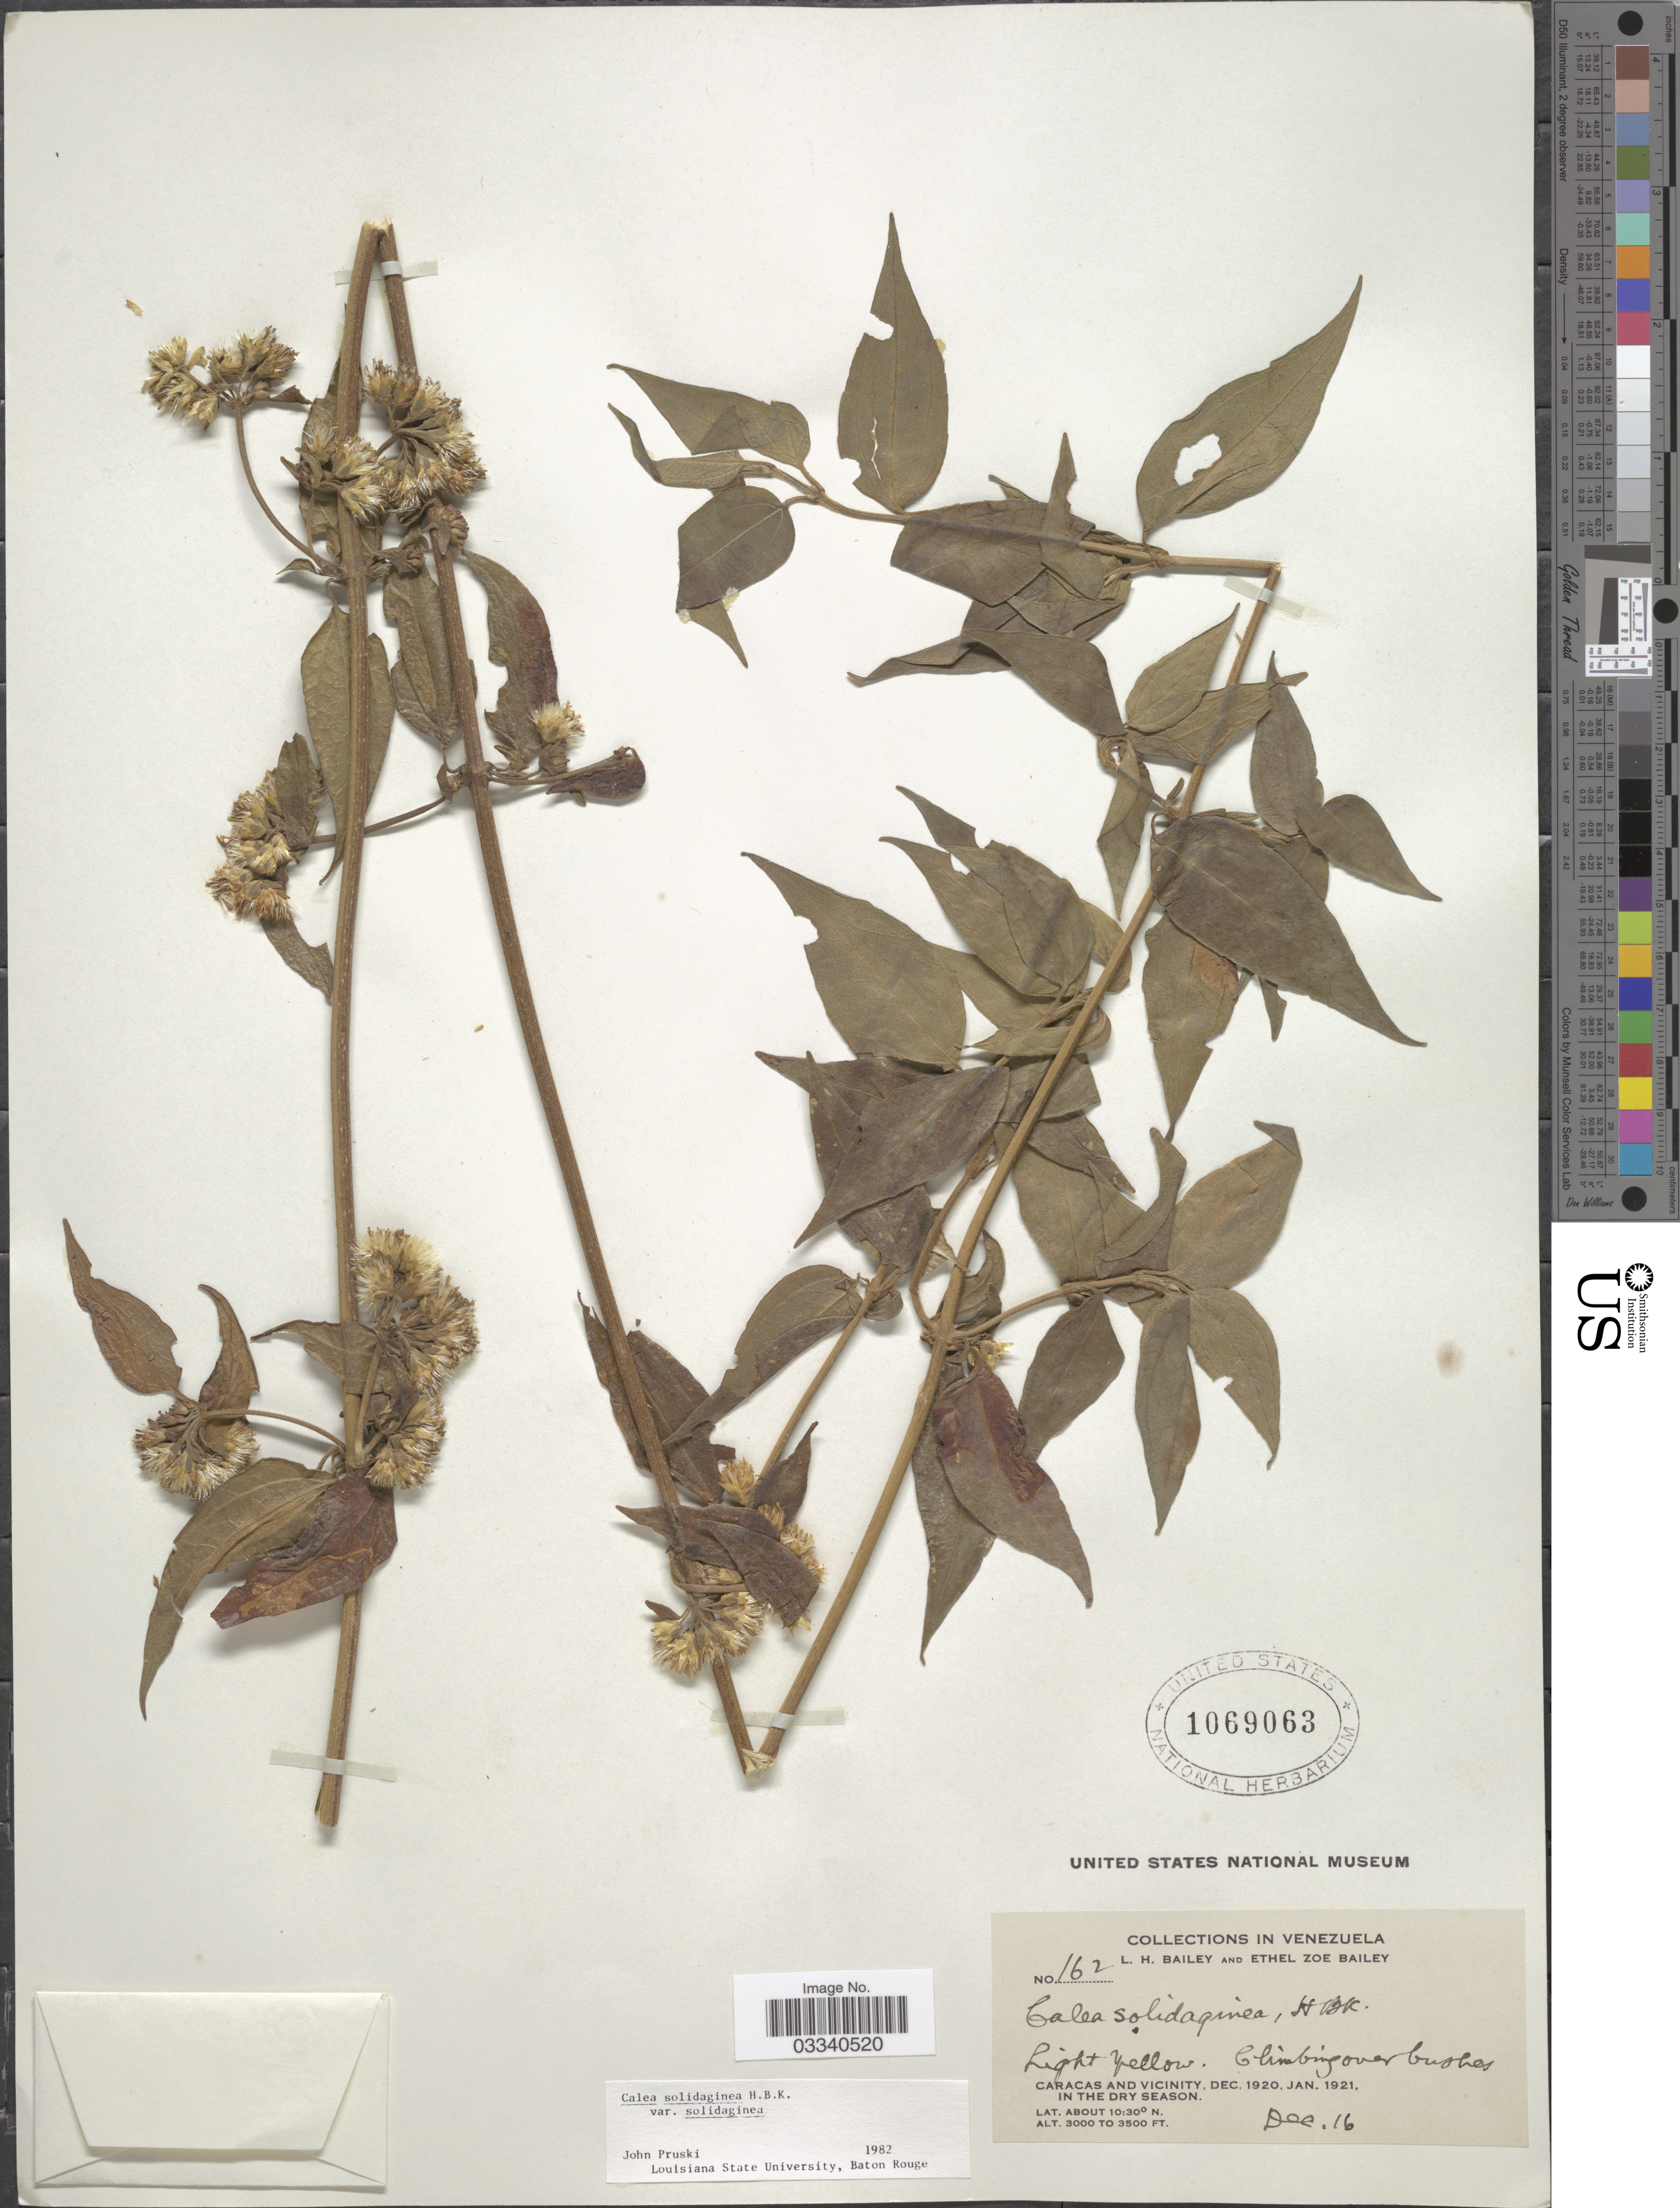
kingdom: Plantae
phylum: Tracheophyta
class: Magnoliopsida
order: Asterales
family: Asteraceae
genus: Calea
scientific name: Calea solidaginea var. solidaginea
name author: Kunth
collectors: L. H. Bailey & E. Z. Bailey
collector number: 162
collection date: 1920-12-16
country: Venezuela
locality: Caracas and vicinity.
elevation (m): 914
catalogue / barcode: US 1069063